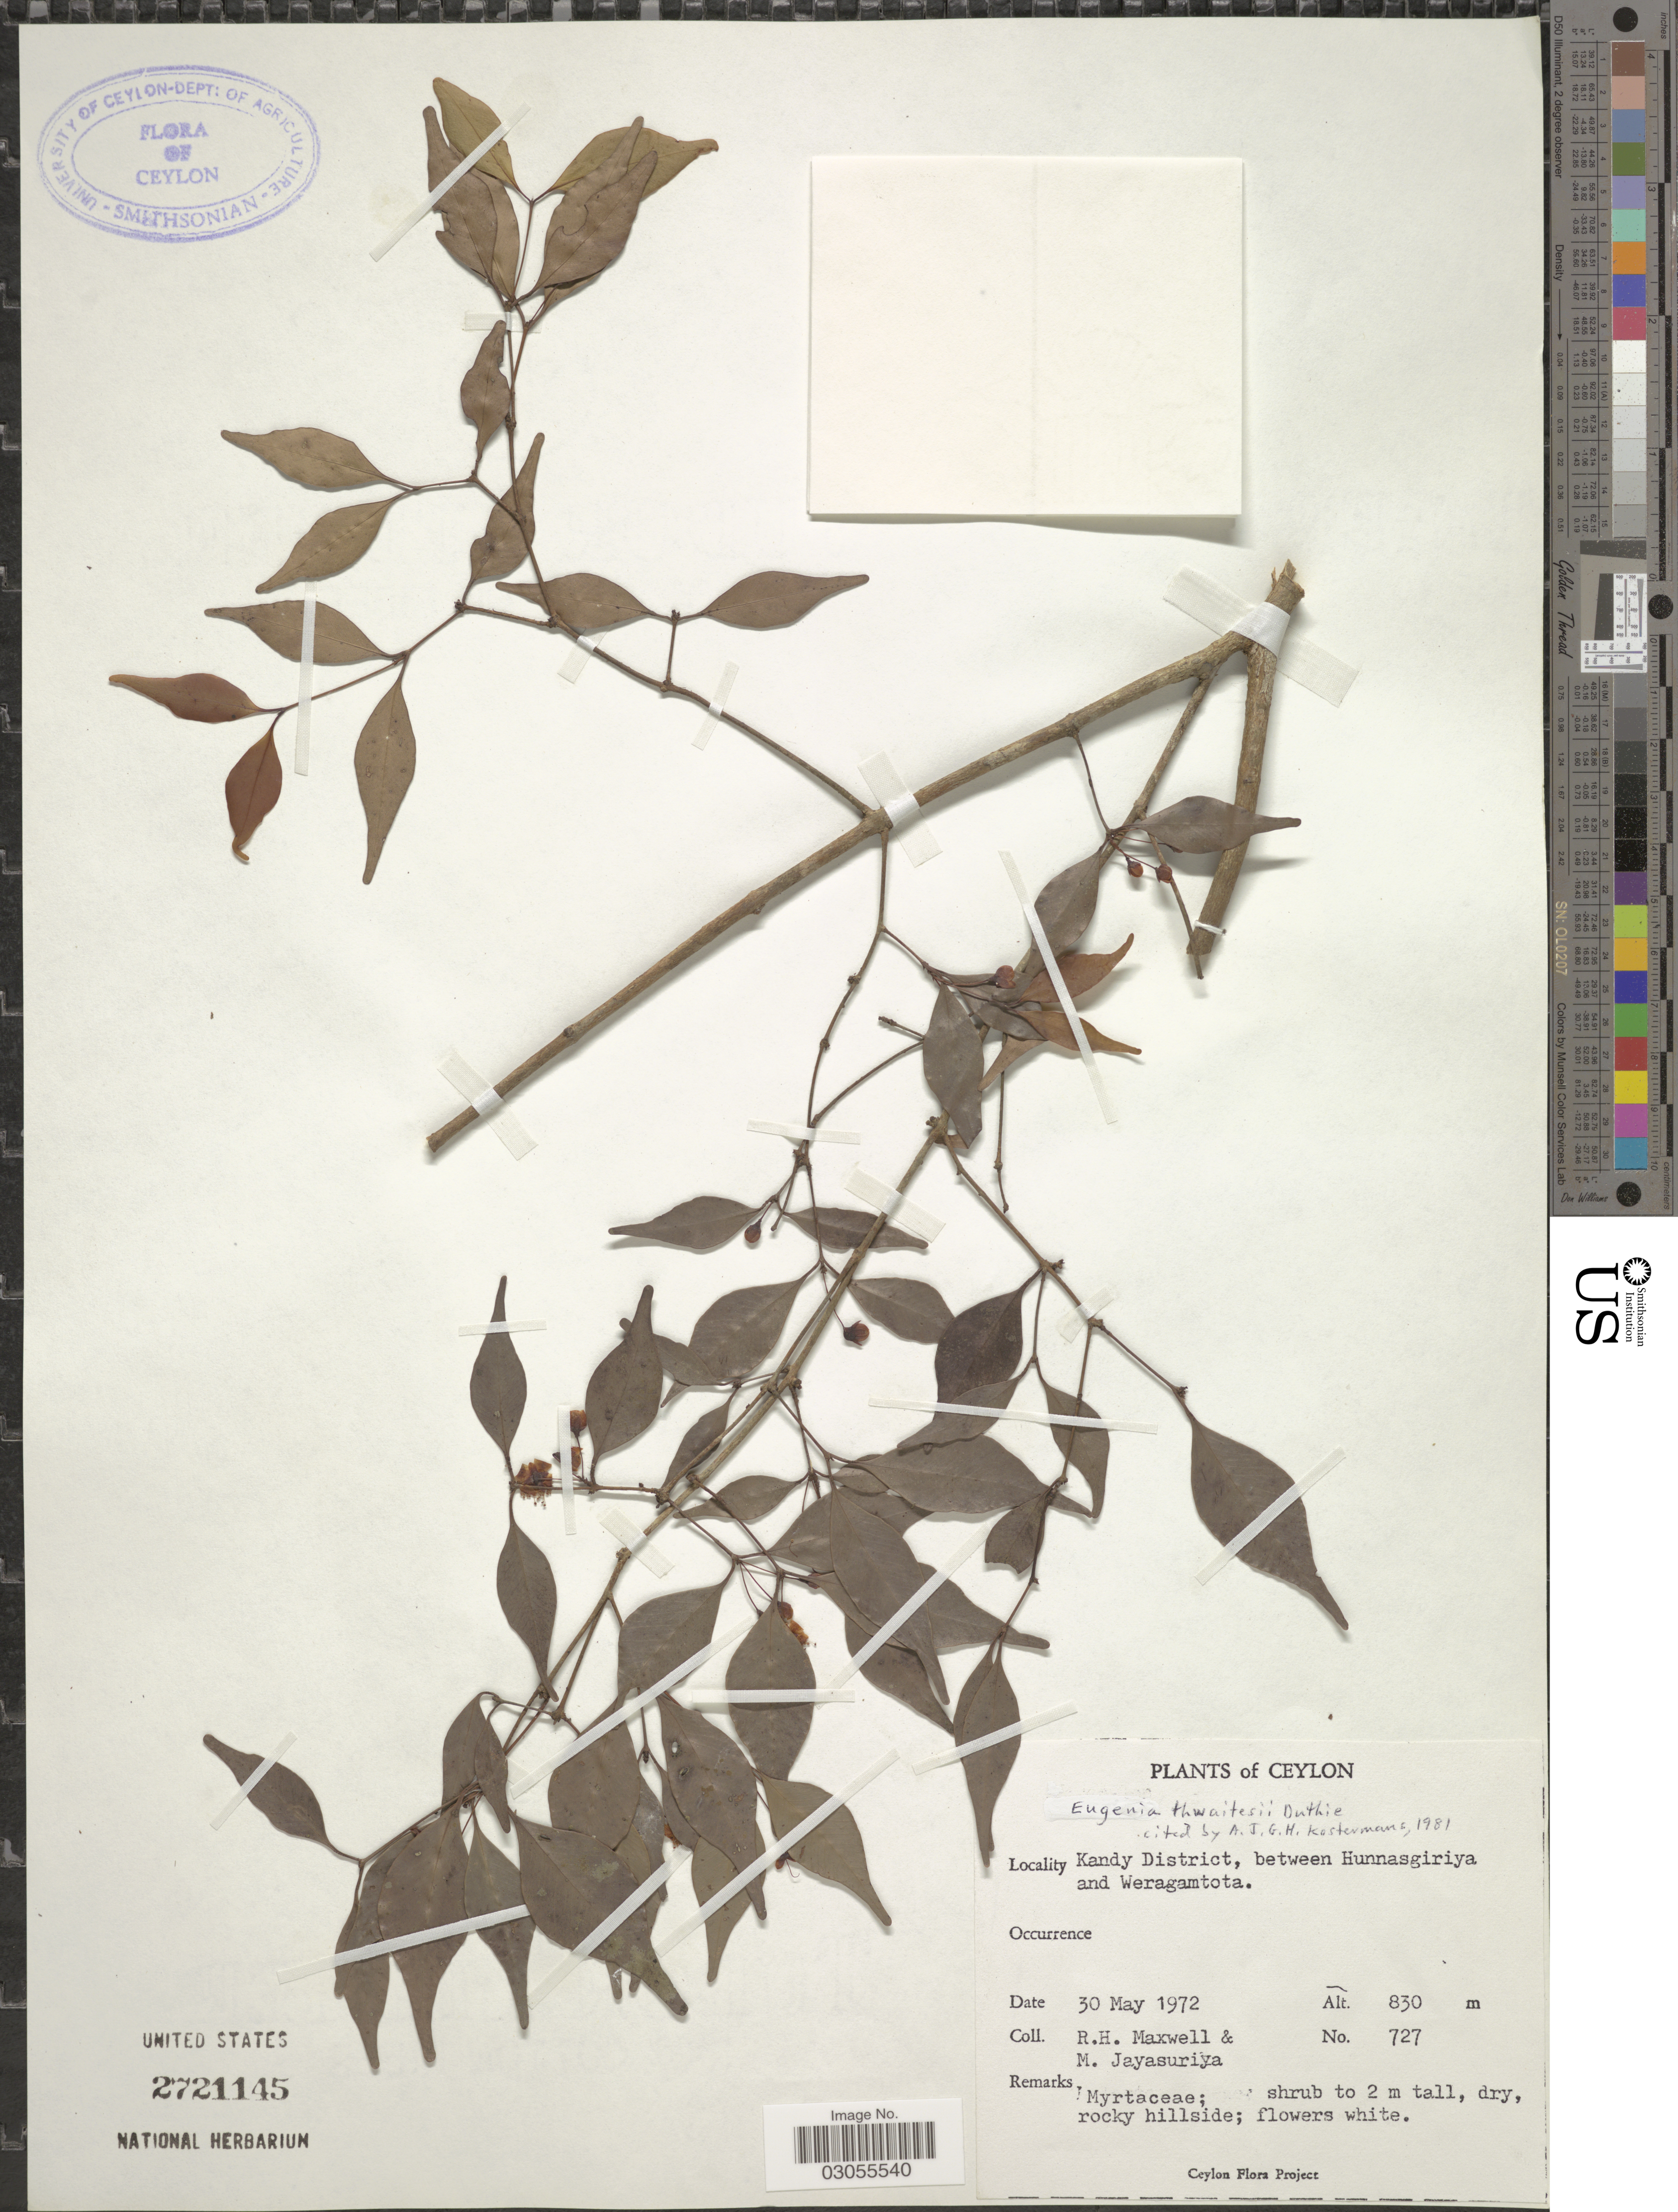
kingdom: Plantae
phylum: Tracheophyta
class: Magnoliopsida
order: Myrtales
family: Myrtaceae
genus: Eugenia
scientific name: Eugenia thwaitesii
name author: Duthie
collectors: R. Maxwell & M. Jayasuriya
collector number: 727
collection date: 1972-05-30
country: Sri Lanka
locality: Ceylon. Kandy District, between Hunnasgiriya and Weragamtota.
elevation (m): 830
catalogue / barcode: US 2721145